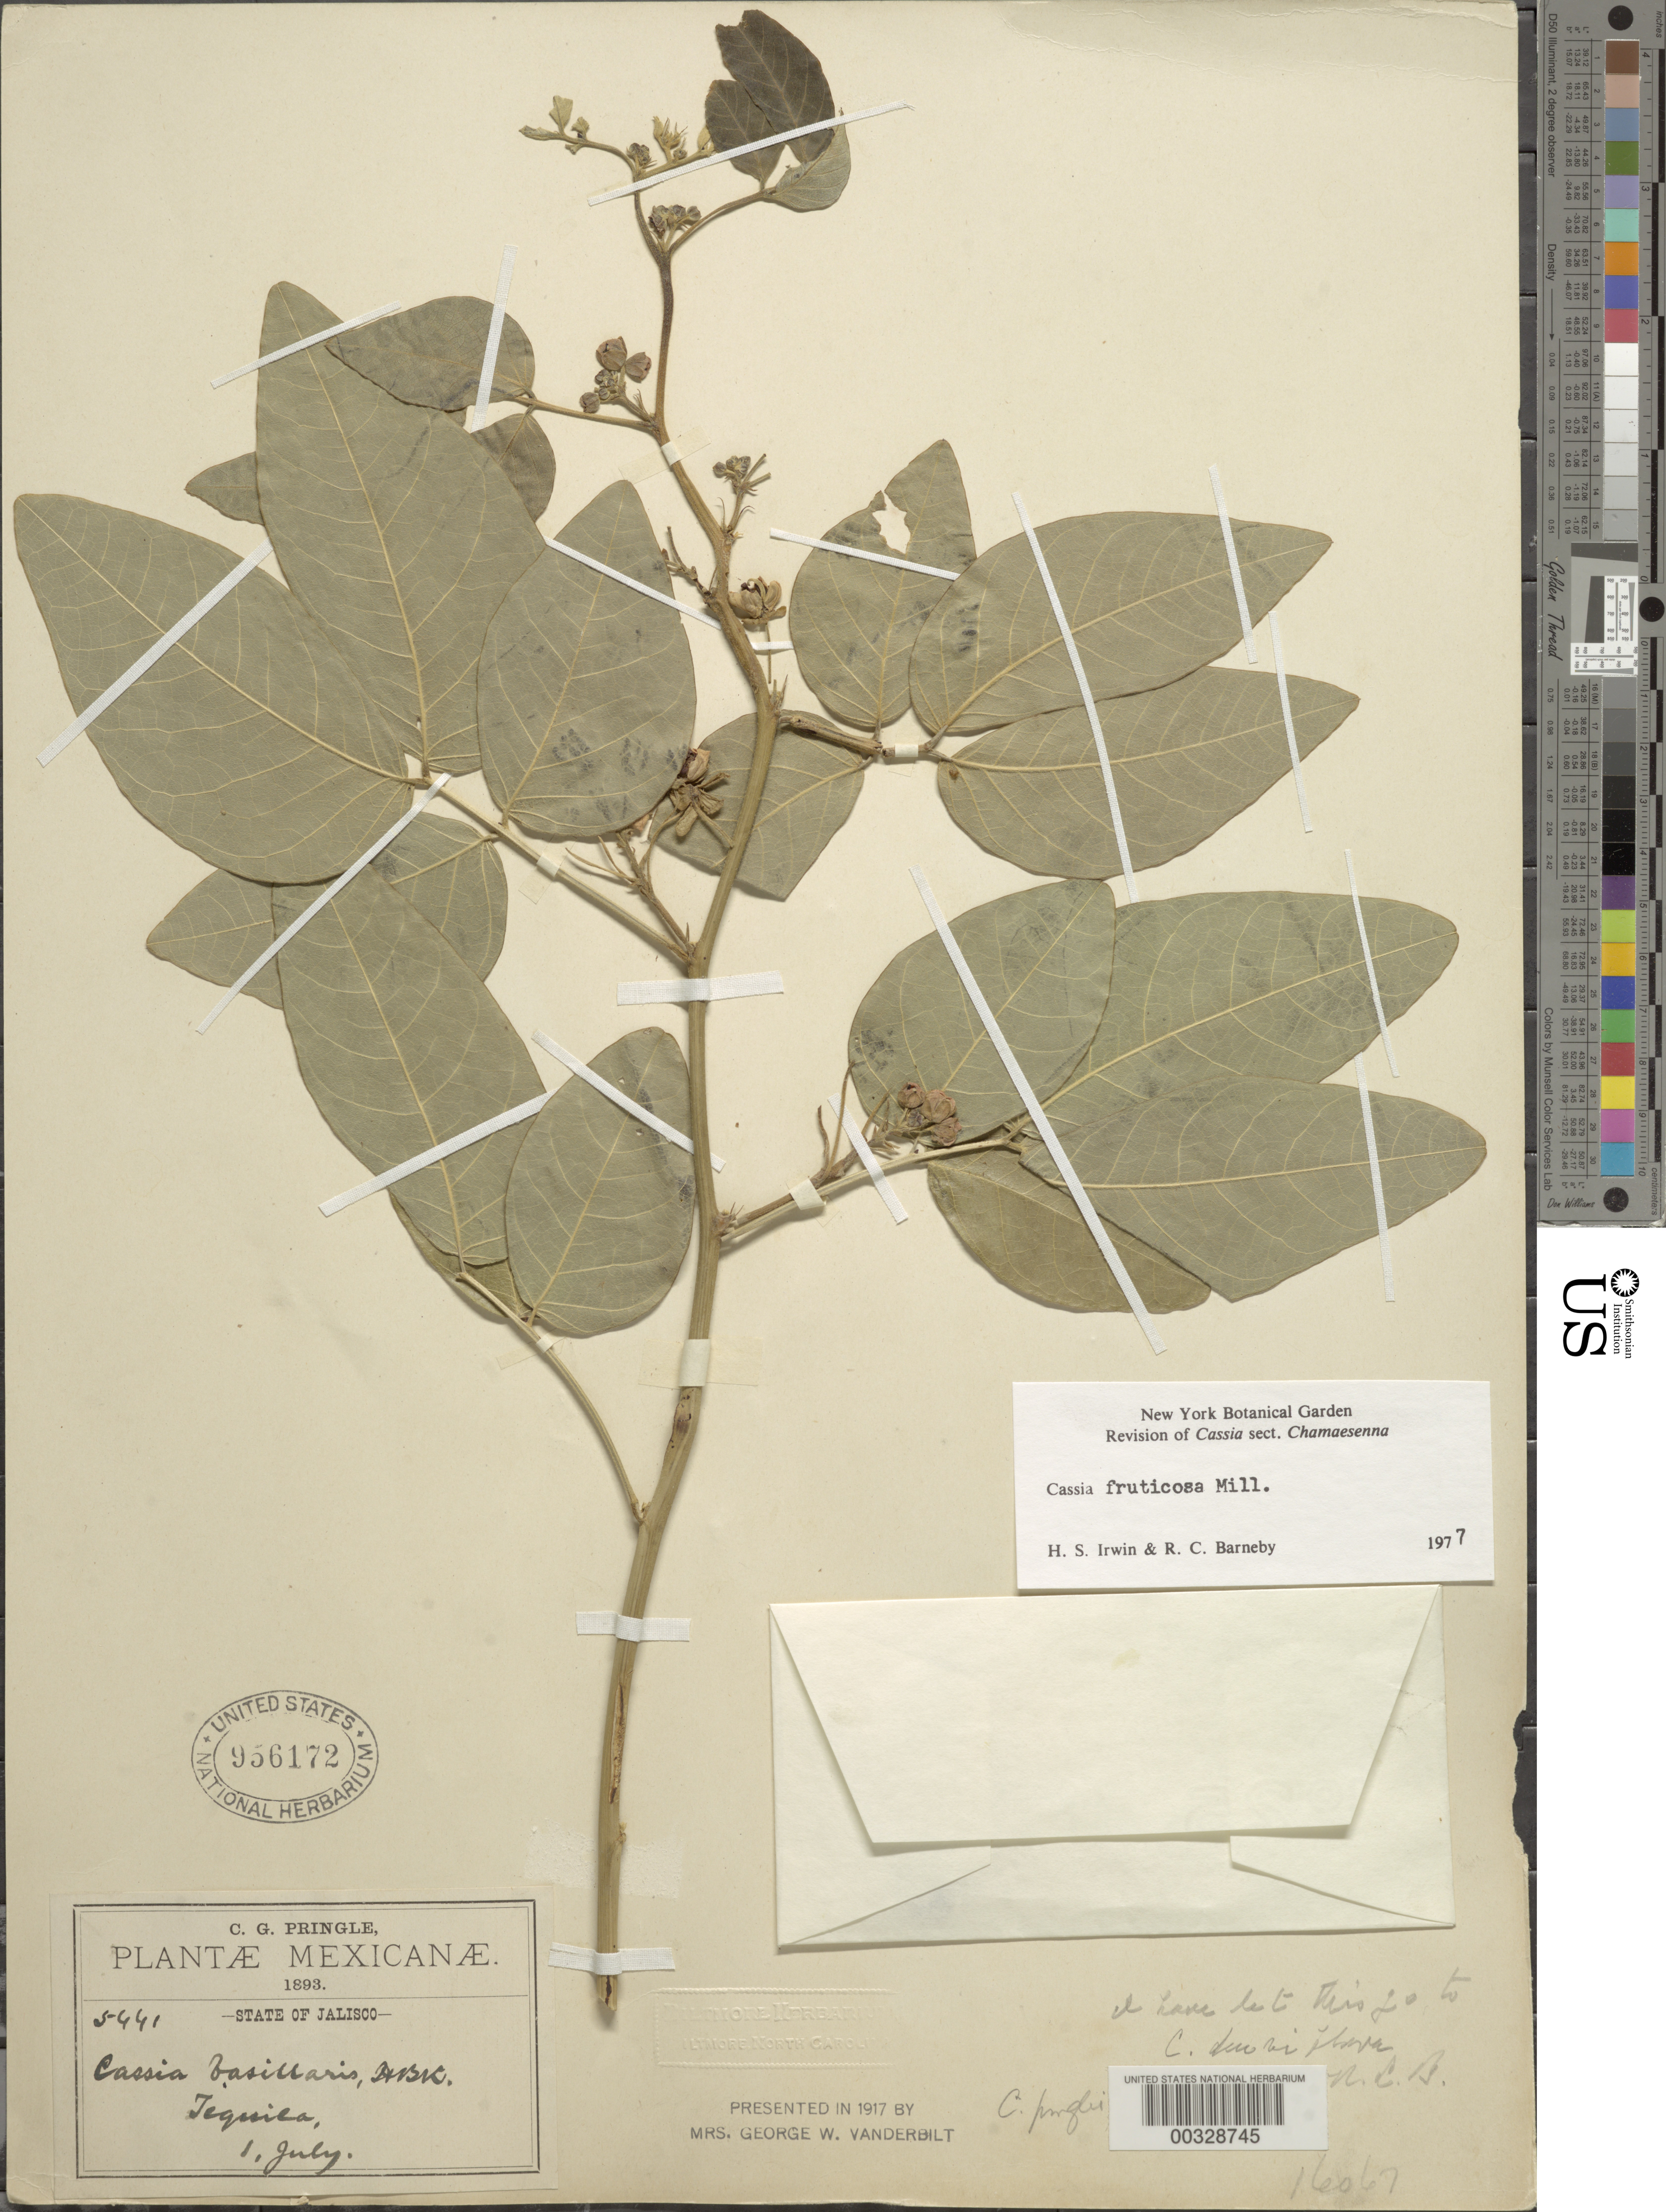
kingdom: Plantae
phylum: Tracheophyta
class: Magnoliopsida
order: Fabales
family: Fabaceae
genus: Senna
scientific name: Senna fruticosa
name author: (Benth.) H.S. Irwin & Barneby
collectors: C. G. Pringle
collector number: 5441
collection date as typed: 01 Jul 1893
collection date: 1893-07-01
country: Mexico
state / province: Jalisco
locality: Tequila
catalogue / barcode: US 956172